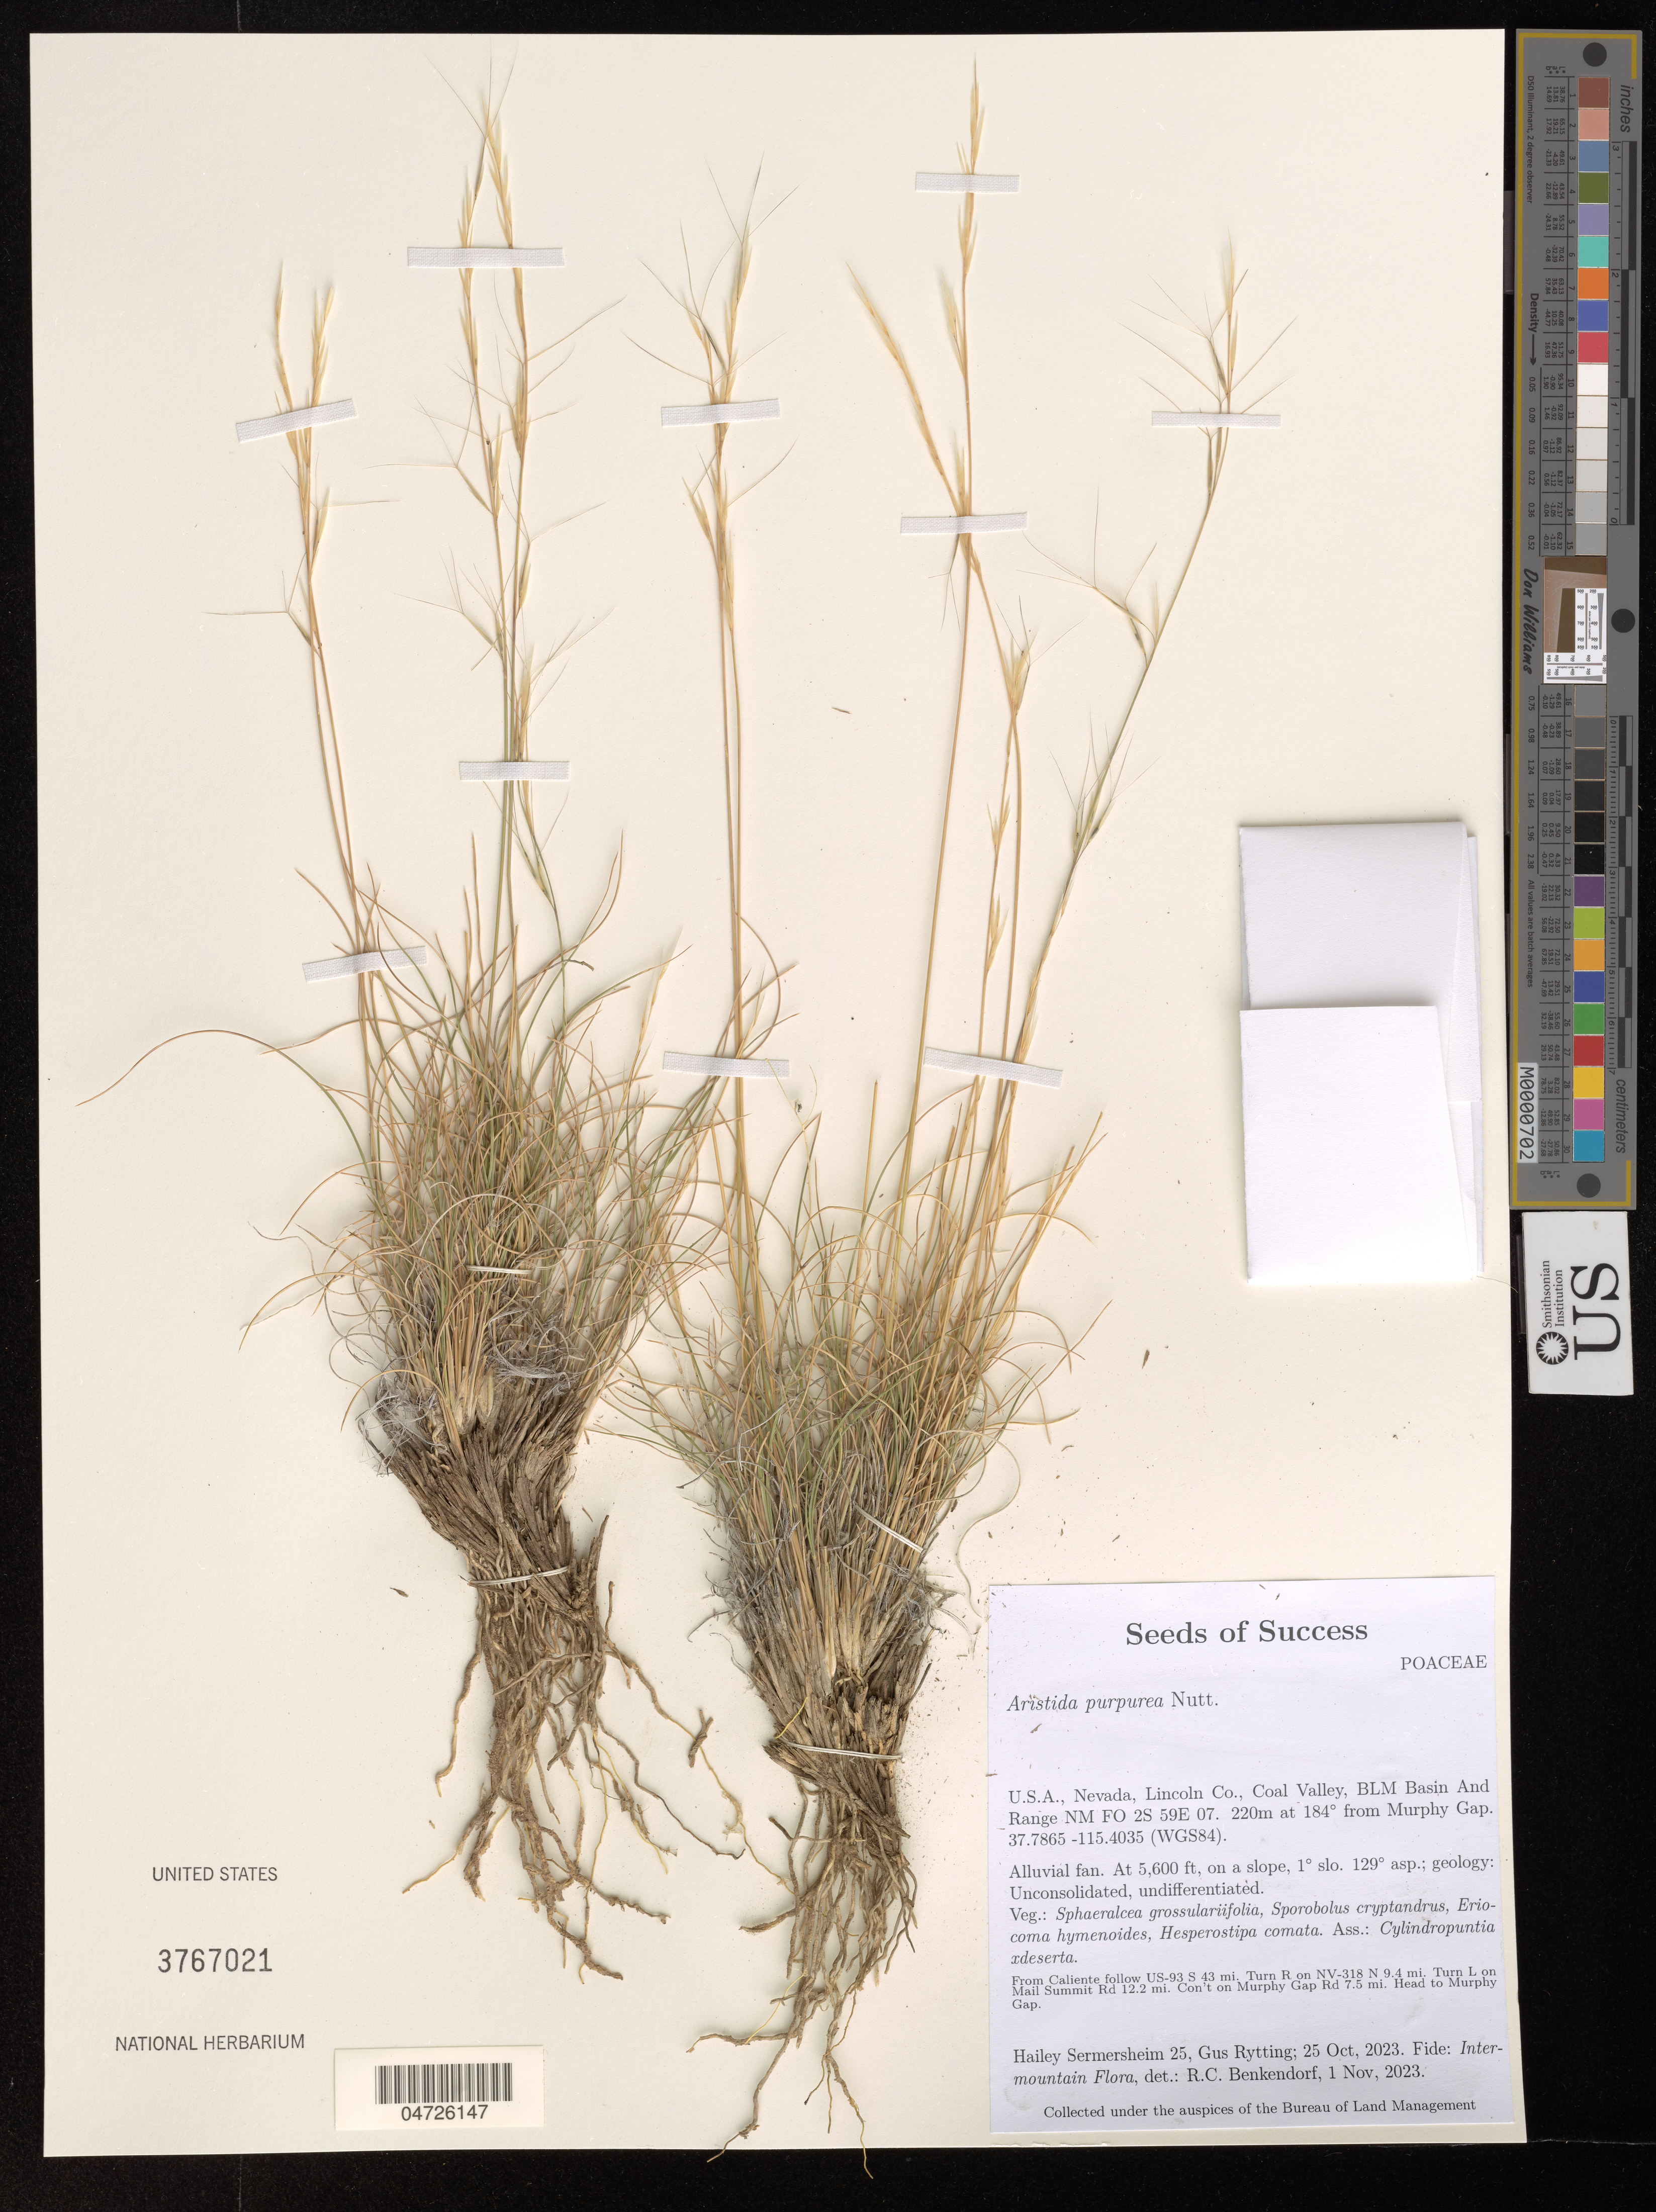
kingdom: Plantae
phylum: Tracheophyta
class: Liliopsida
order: Poales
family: Poaceae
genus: Aristida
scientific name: Aristida purpurea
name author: Nutt.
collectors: H. Sermersheim & G. Rytting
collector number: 25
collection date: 2023-10-25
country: United States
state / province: Nevada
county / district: Lincoln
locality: Lincoln Co., Coal Valley, BLM Basin And Range NM FO 2S 59E 07. 220m at 184º from Murphy Gap. From Caliente follow US-93 S 43 mi. Turn R on NV-318 N 9.4 mi. Turn L on Mail Summit Rd 12.2 mi. Con't on Murphy Gap Rd 7.5 mi. Head to Murphy Gap.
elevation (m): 1707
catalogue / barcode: US 3767021